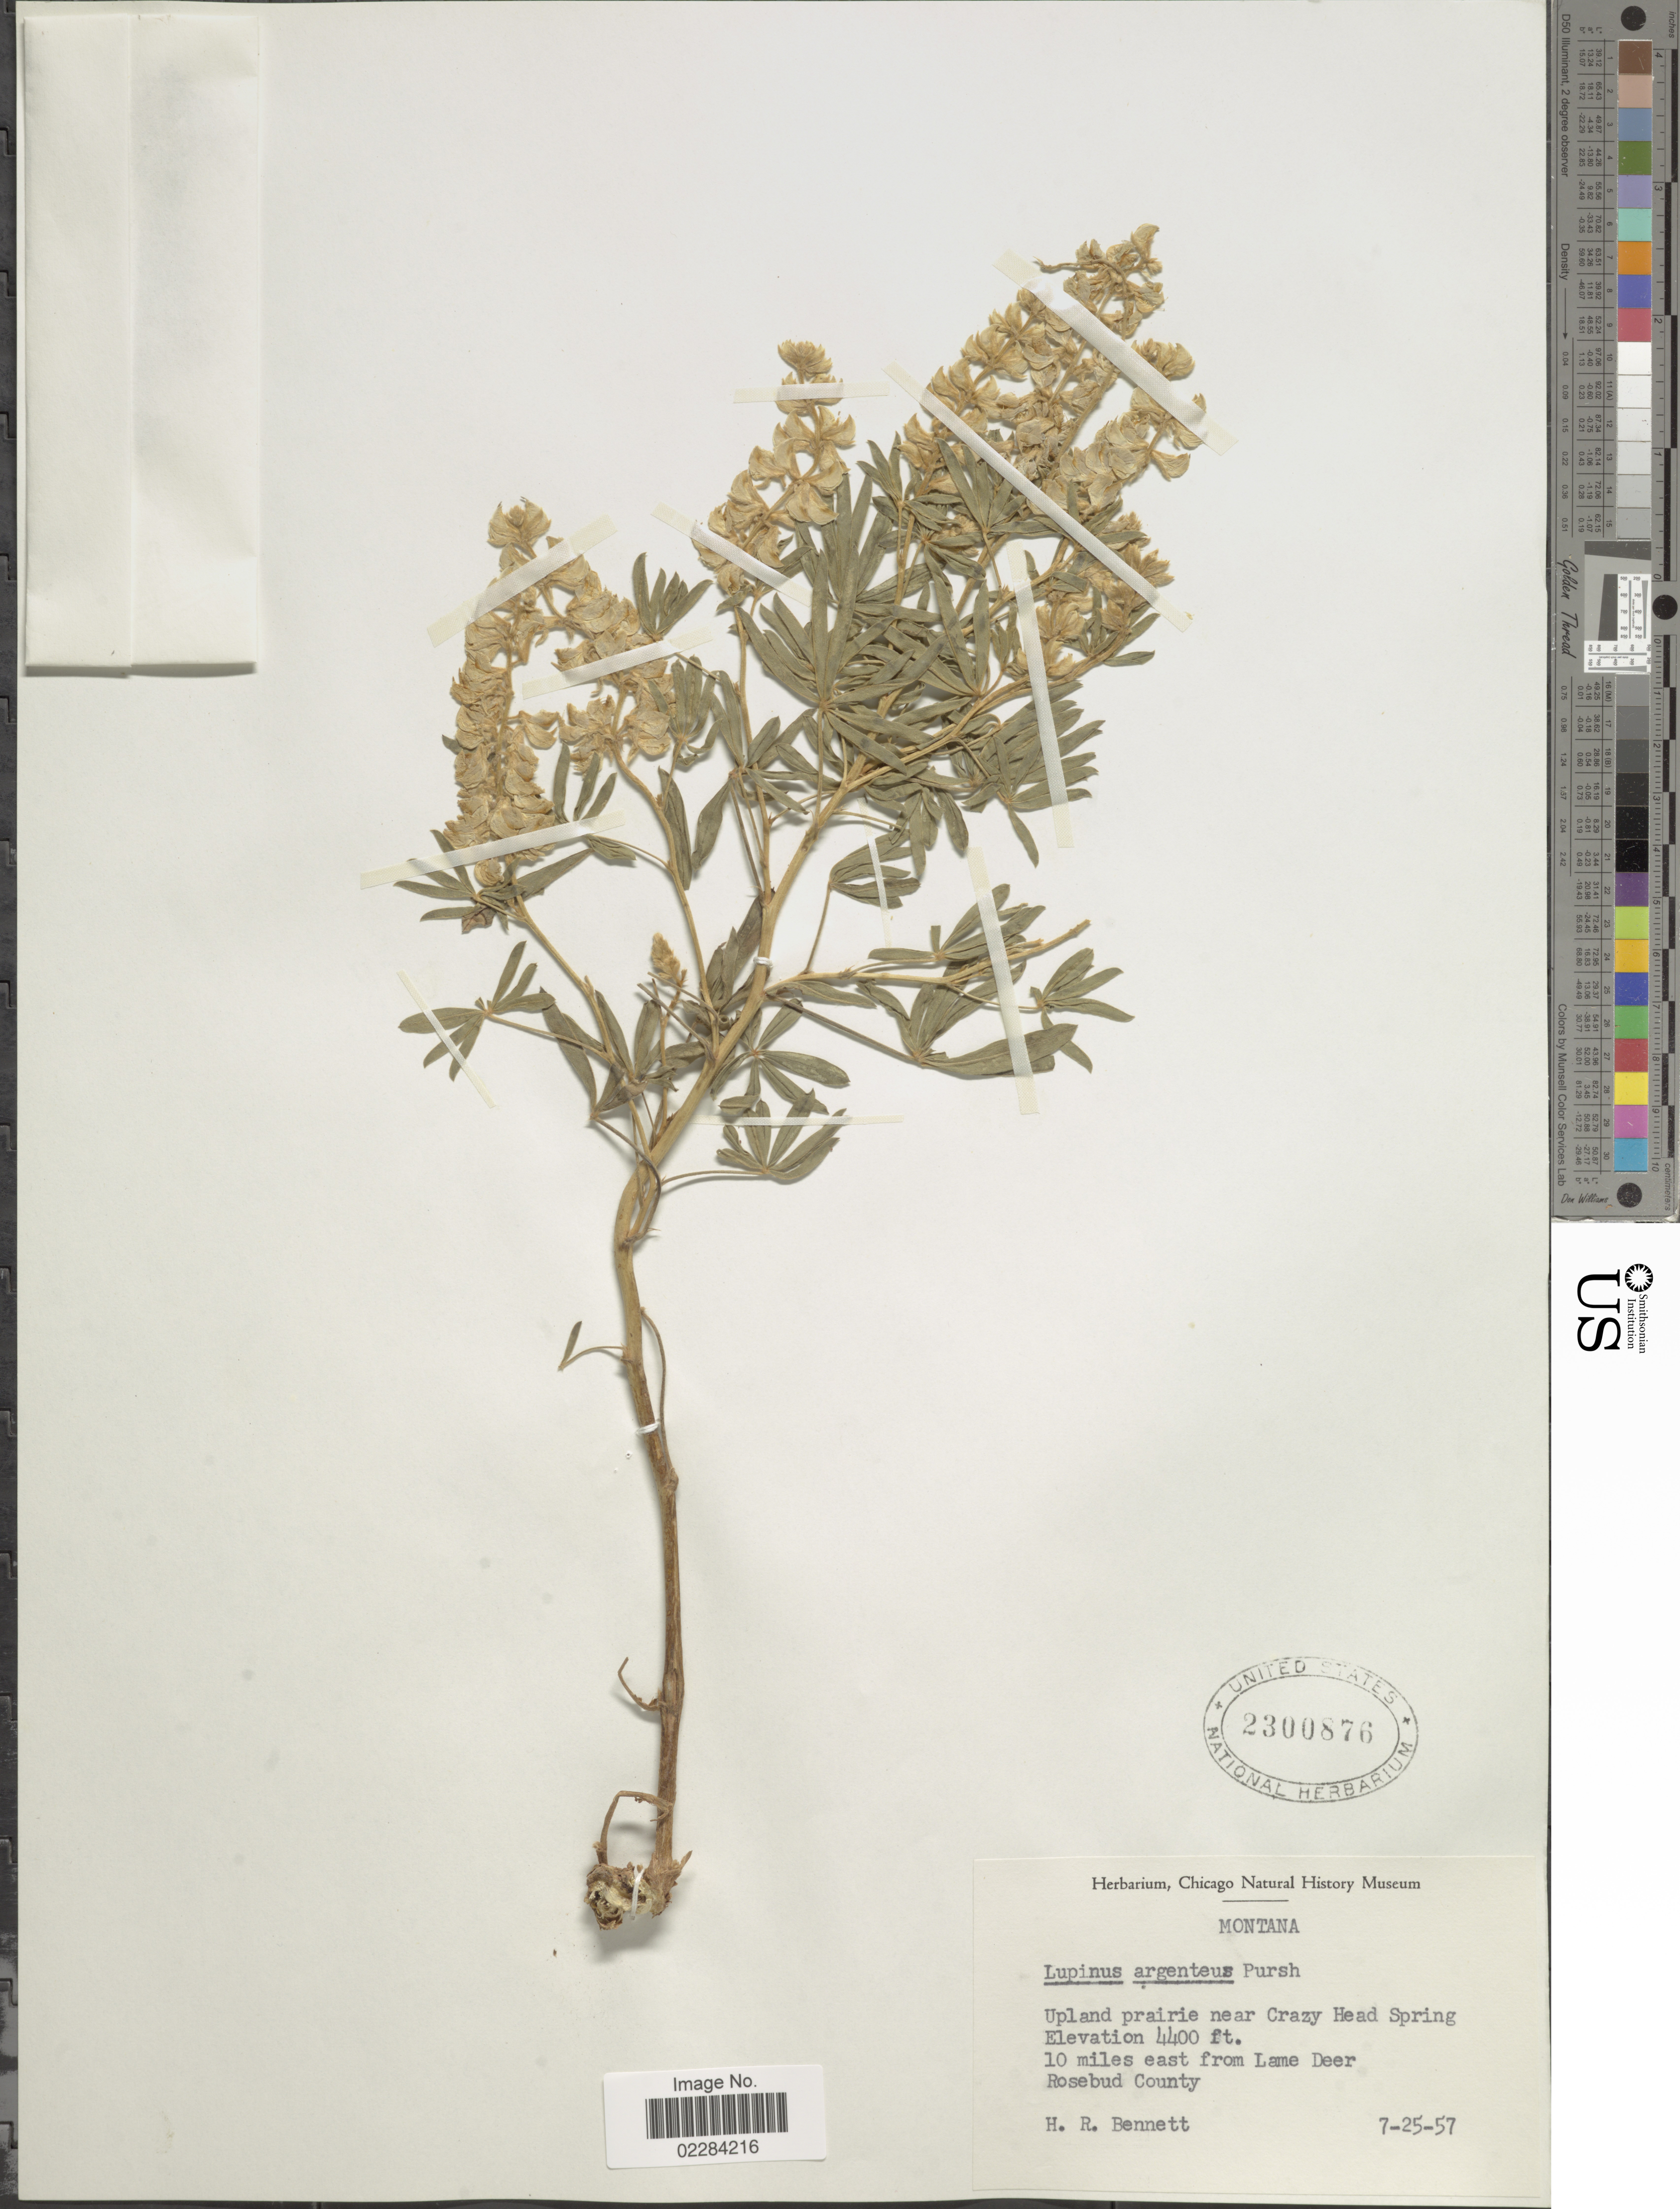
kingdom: Plantae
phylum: Tracheophyta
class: Magnoliopsida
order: Fabales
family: Fabaceae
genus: Lupinus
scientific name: Lupinus argenteus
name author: Pursh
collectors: H. R. Bennett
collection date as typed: Transcribed d/m/y: 25/7/57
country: United States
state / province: Montana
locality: Upland prairie near Crazy Head Spring. 10 miles east from Lame Deer. Rosebud County.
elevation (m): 1341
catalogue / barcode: US 2300876